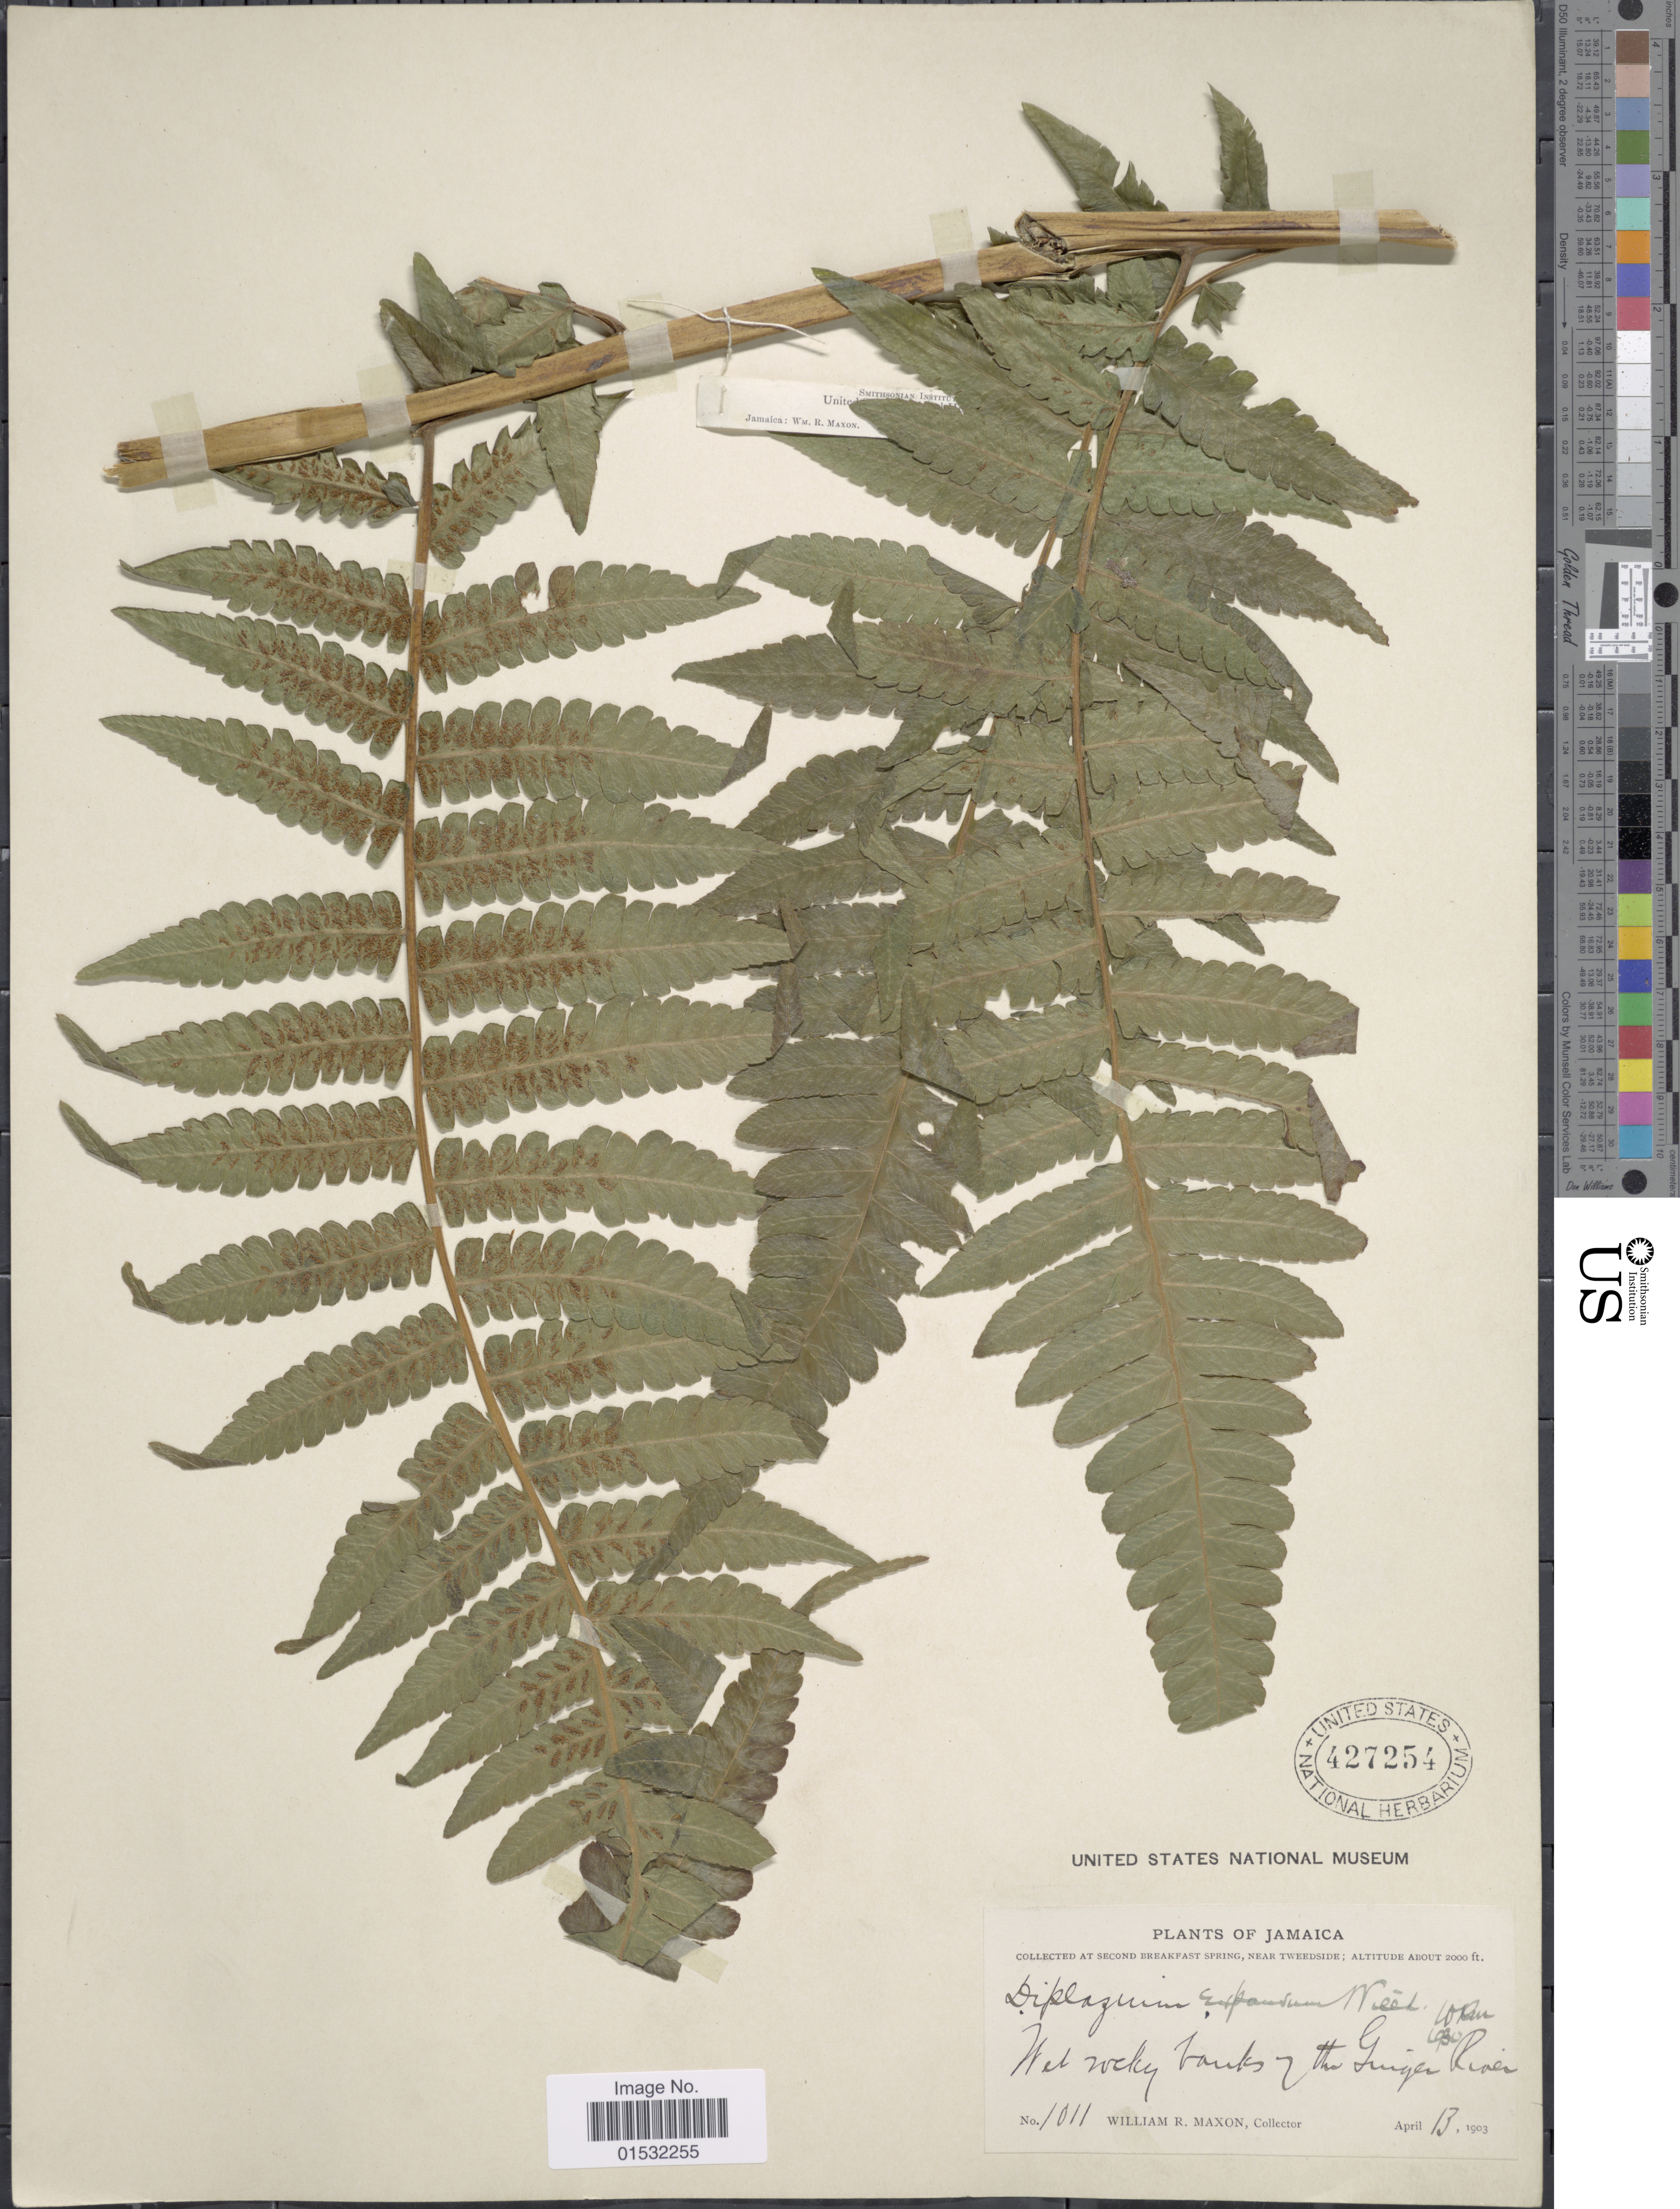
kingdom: Plantae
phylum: Tracheophyta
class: Polypodiopsida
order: Polypodiales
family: Athyriaceae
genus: Diplazium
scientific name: Diplazium expansum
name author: Willd.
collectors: W. R. Maxon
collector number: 1010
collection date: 1903-04-13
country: Jamaica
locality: Second Breakfast Spring, near Tweedside. Wet rocky banks of Ginger River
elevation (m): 610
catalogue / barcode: US 427254